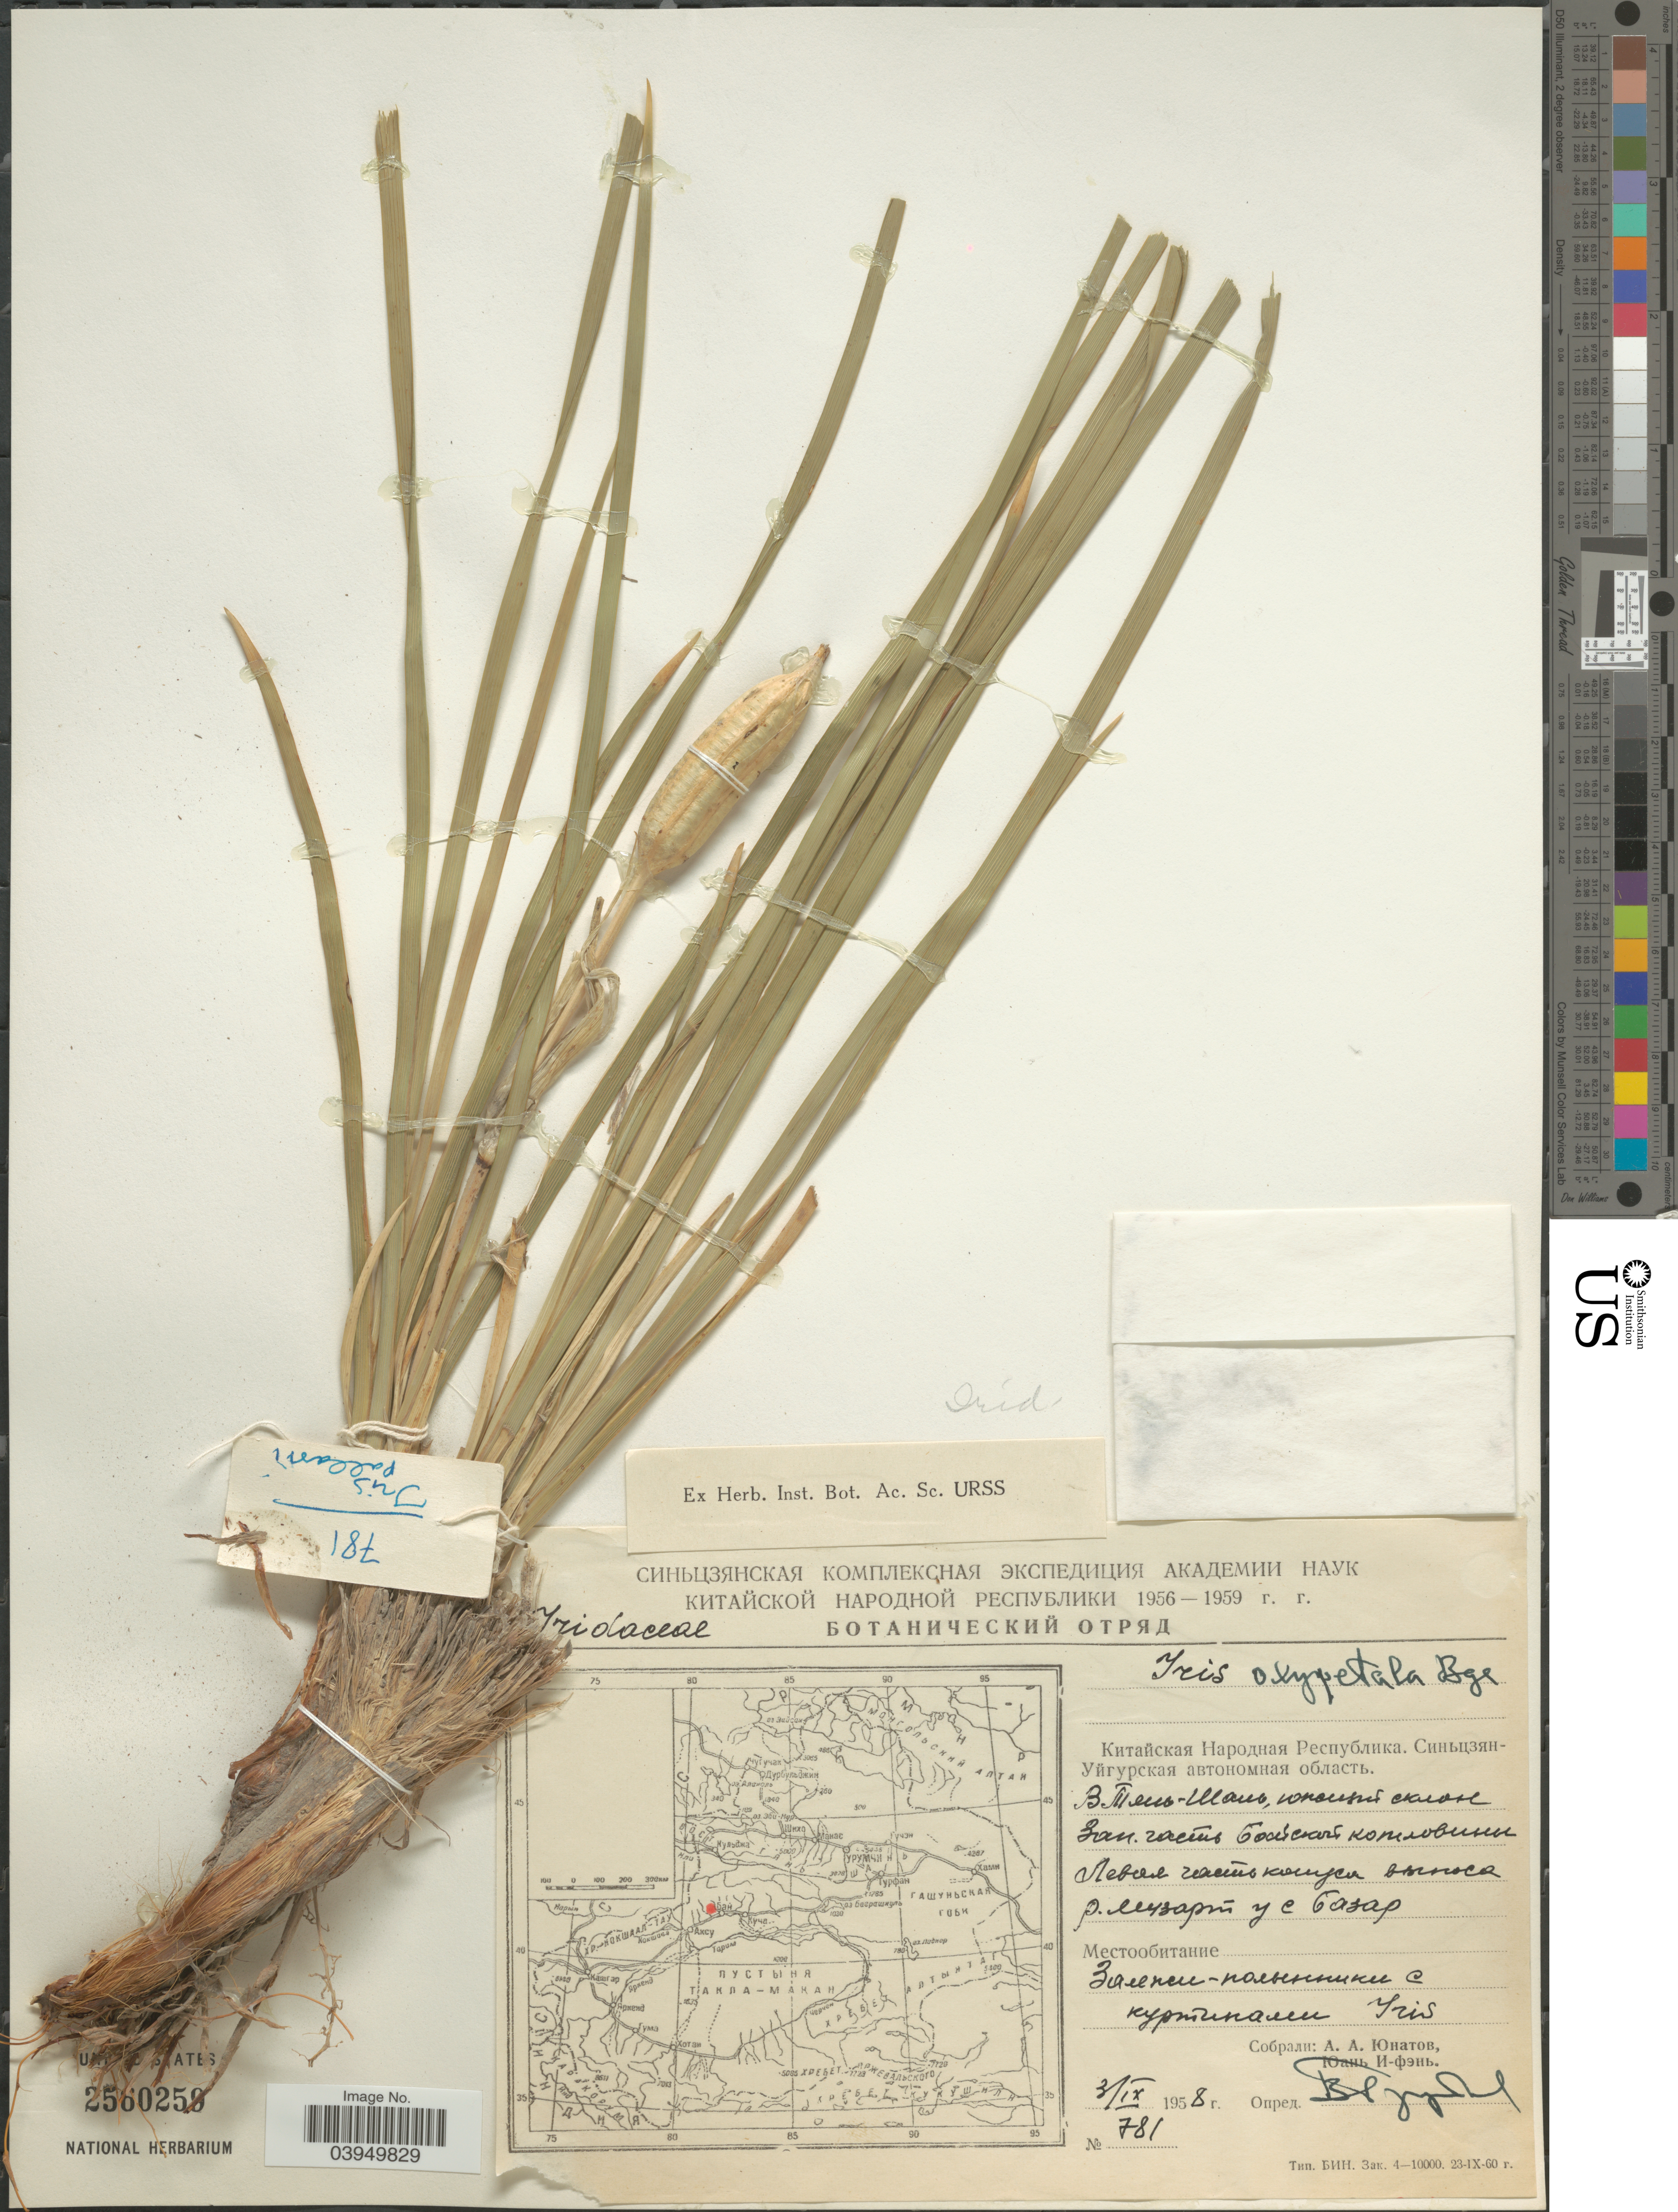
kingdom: Plantae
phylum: Tracheophyta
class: Liliopsida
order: Asparagales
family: Iridaceae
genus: Iris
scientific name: Iris oxypetala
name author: Bunge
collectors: A. Unatov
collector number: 781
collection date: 1958-09-03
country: China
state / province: Xinjiang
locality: Muzart river near village Bazar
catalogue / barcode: US 2560259